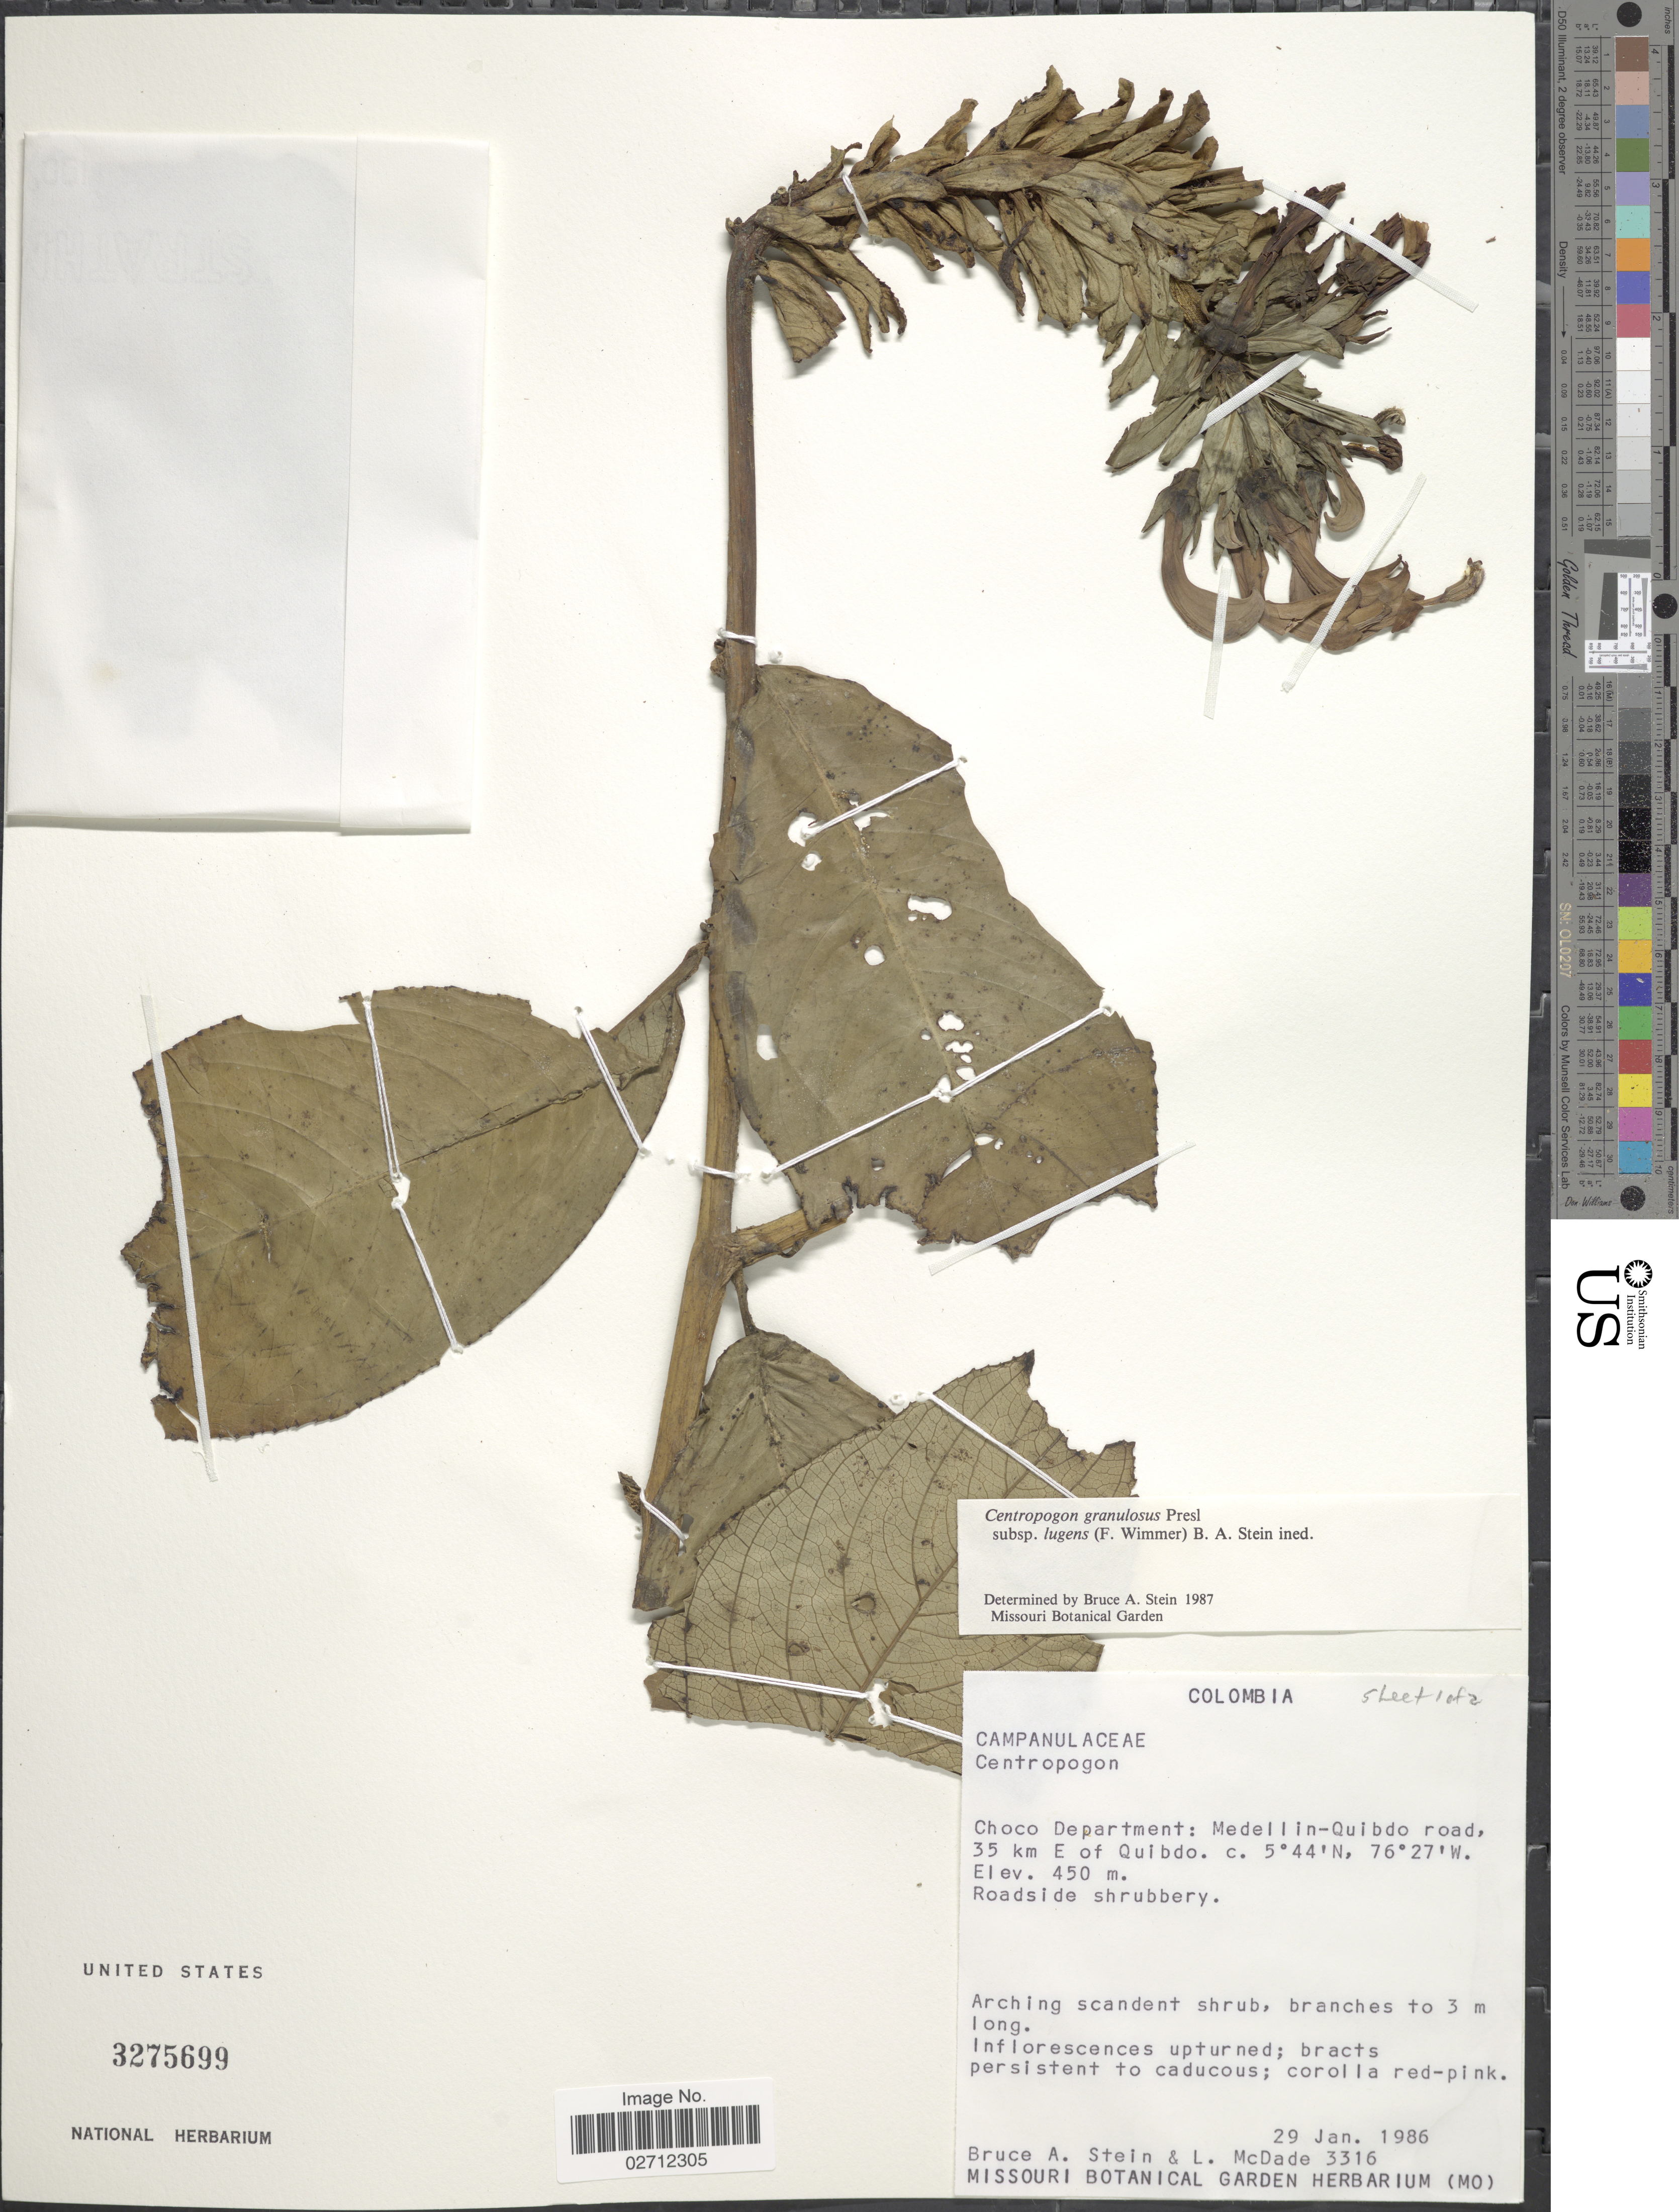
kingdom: Plantae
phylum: Tracheophyta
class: Magnoliopsida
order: Asterales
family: Campanulaceae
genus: Centropogon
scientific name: Centropogon granulosus subsp. lugens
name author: B.A. Stein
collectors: B. A. Stein & L. McDade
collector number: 3316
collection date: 1986-01-29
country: Colombia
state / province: Chocó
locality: Choco Department: Medellin-Quibdo road, 35 km E of Quibdo.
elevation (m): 450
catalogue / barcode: US 3275699